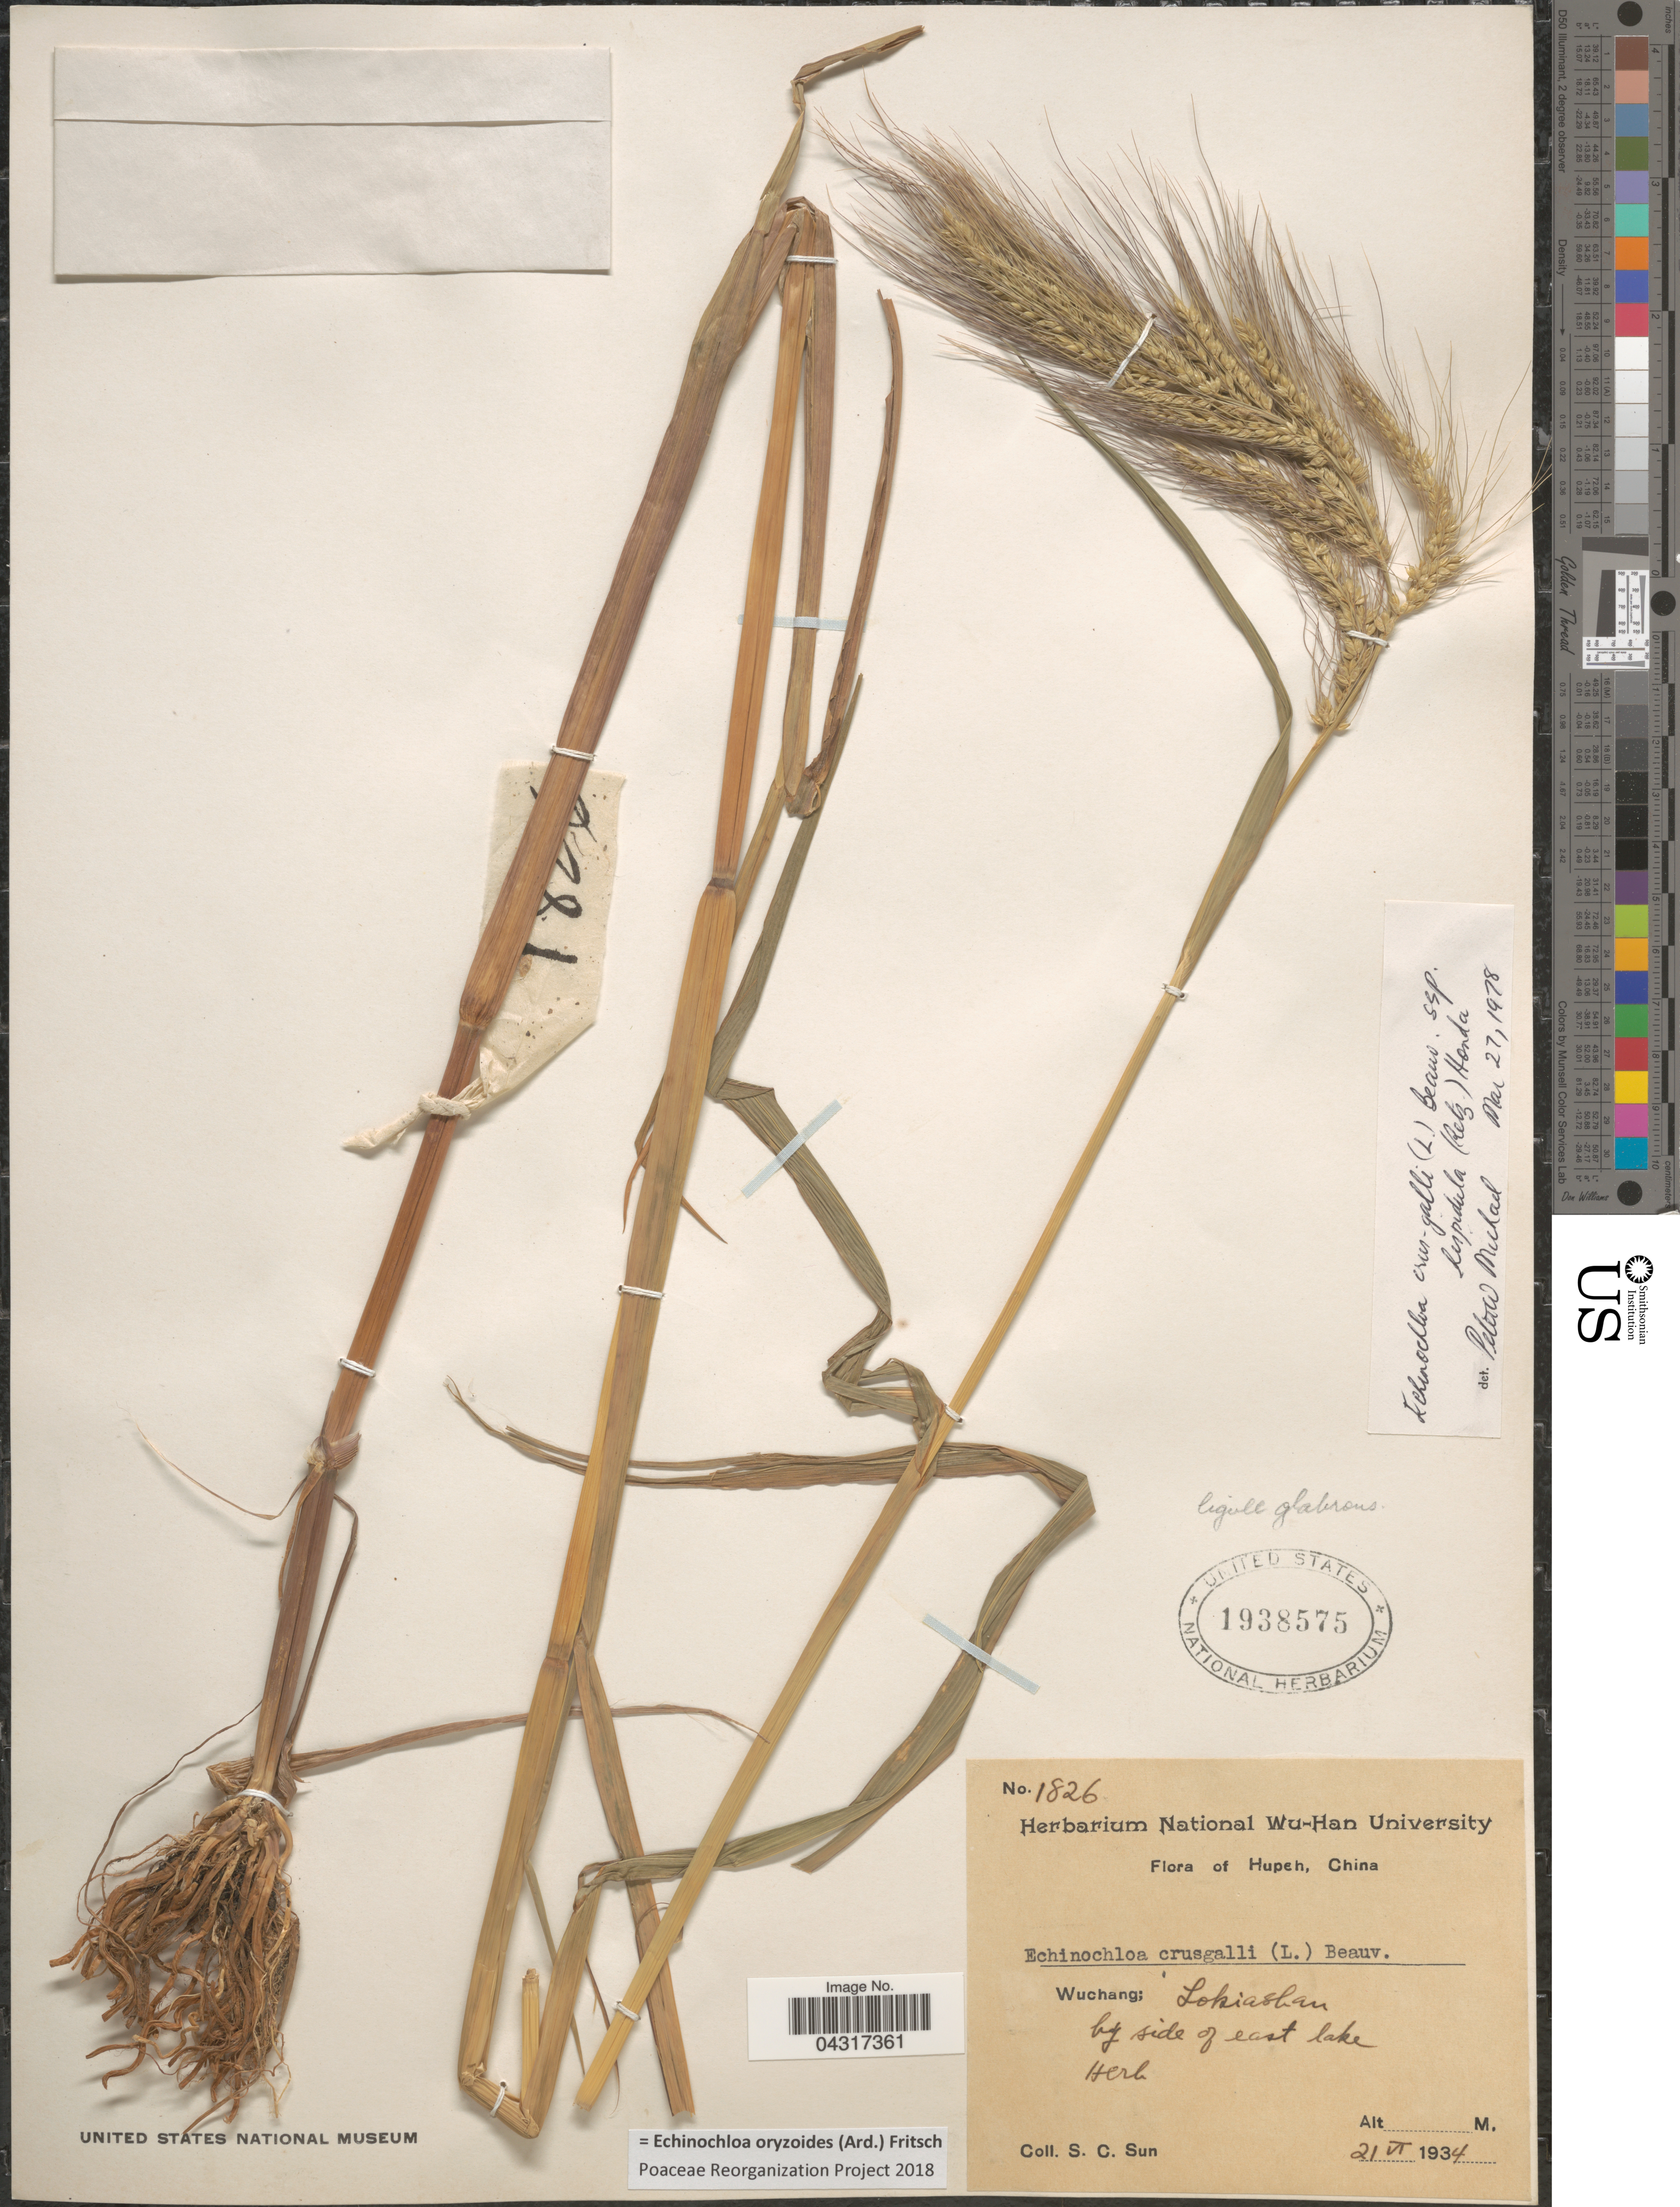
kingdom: Plantae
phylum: Tracheophyta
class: Liliopsida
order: Poales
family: Poaceae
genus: Echinochloa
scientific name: Echinochloa oryzoides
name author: (Ard.) Fritsch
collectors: S. C. Sun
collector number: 1826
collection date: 1934-06-21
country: China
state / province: Hubei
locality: Hupeh. Wuchang; Lokiashan by side of east lake.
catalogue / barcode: US 1938575